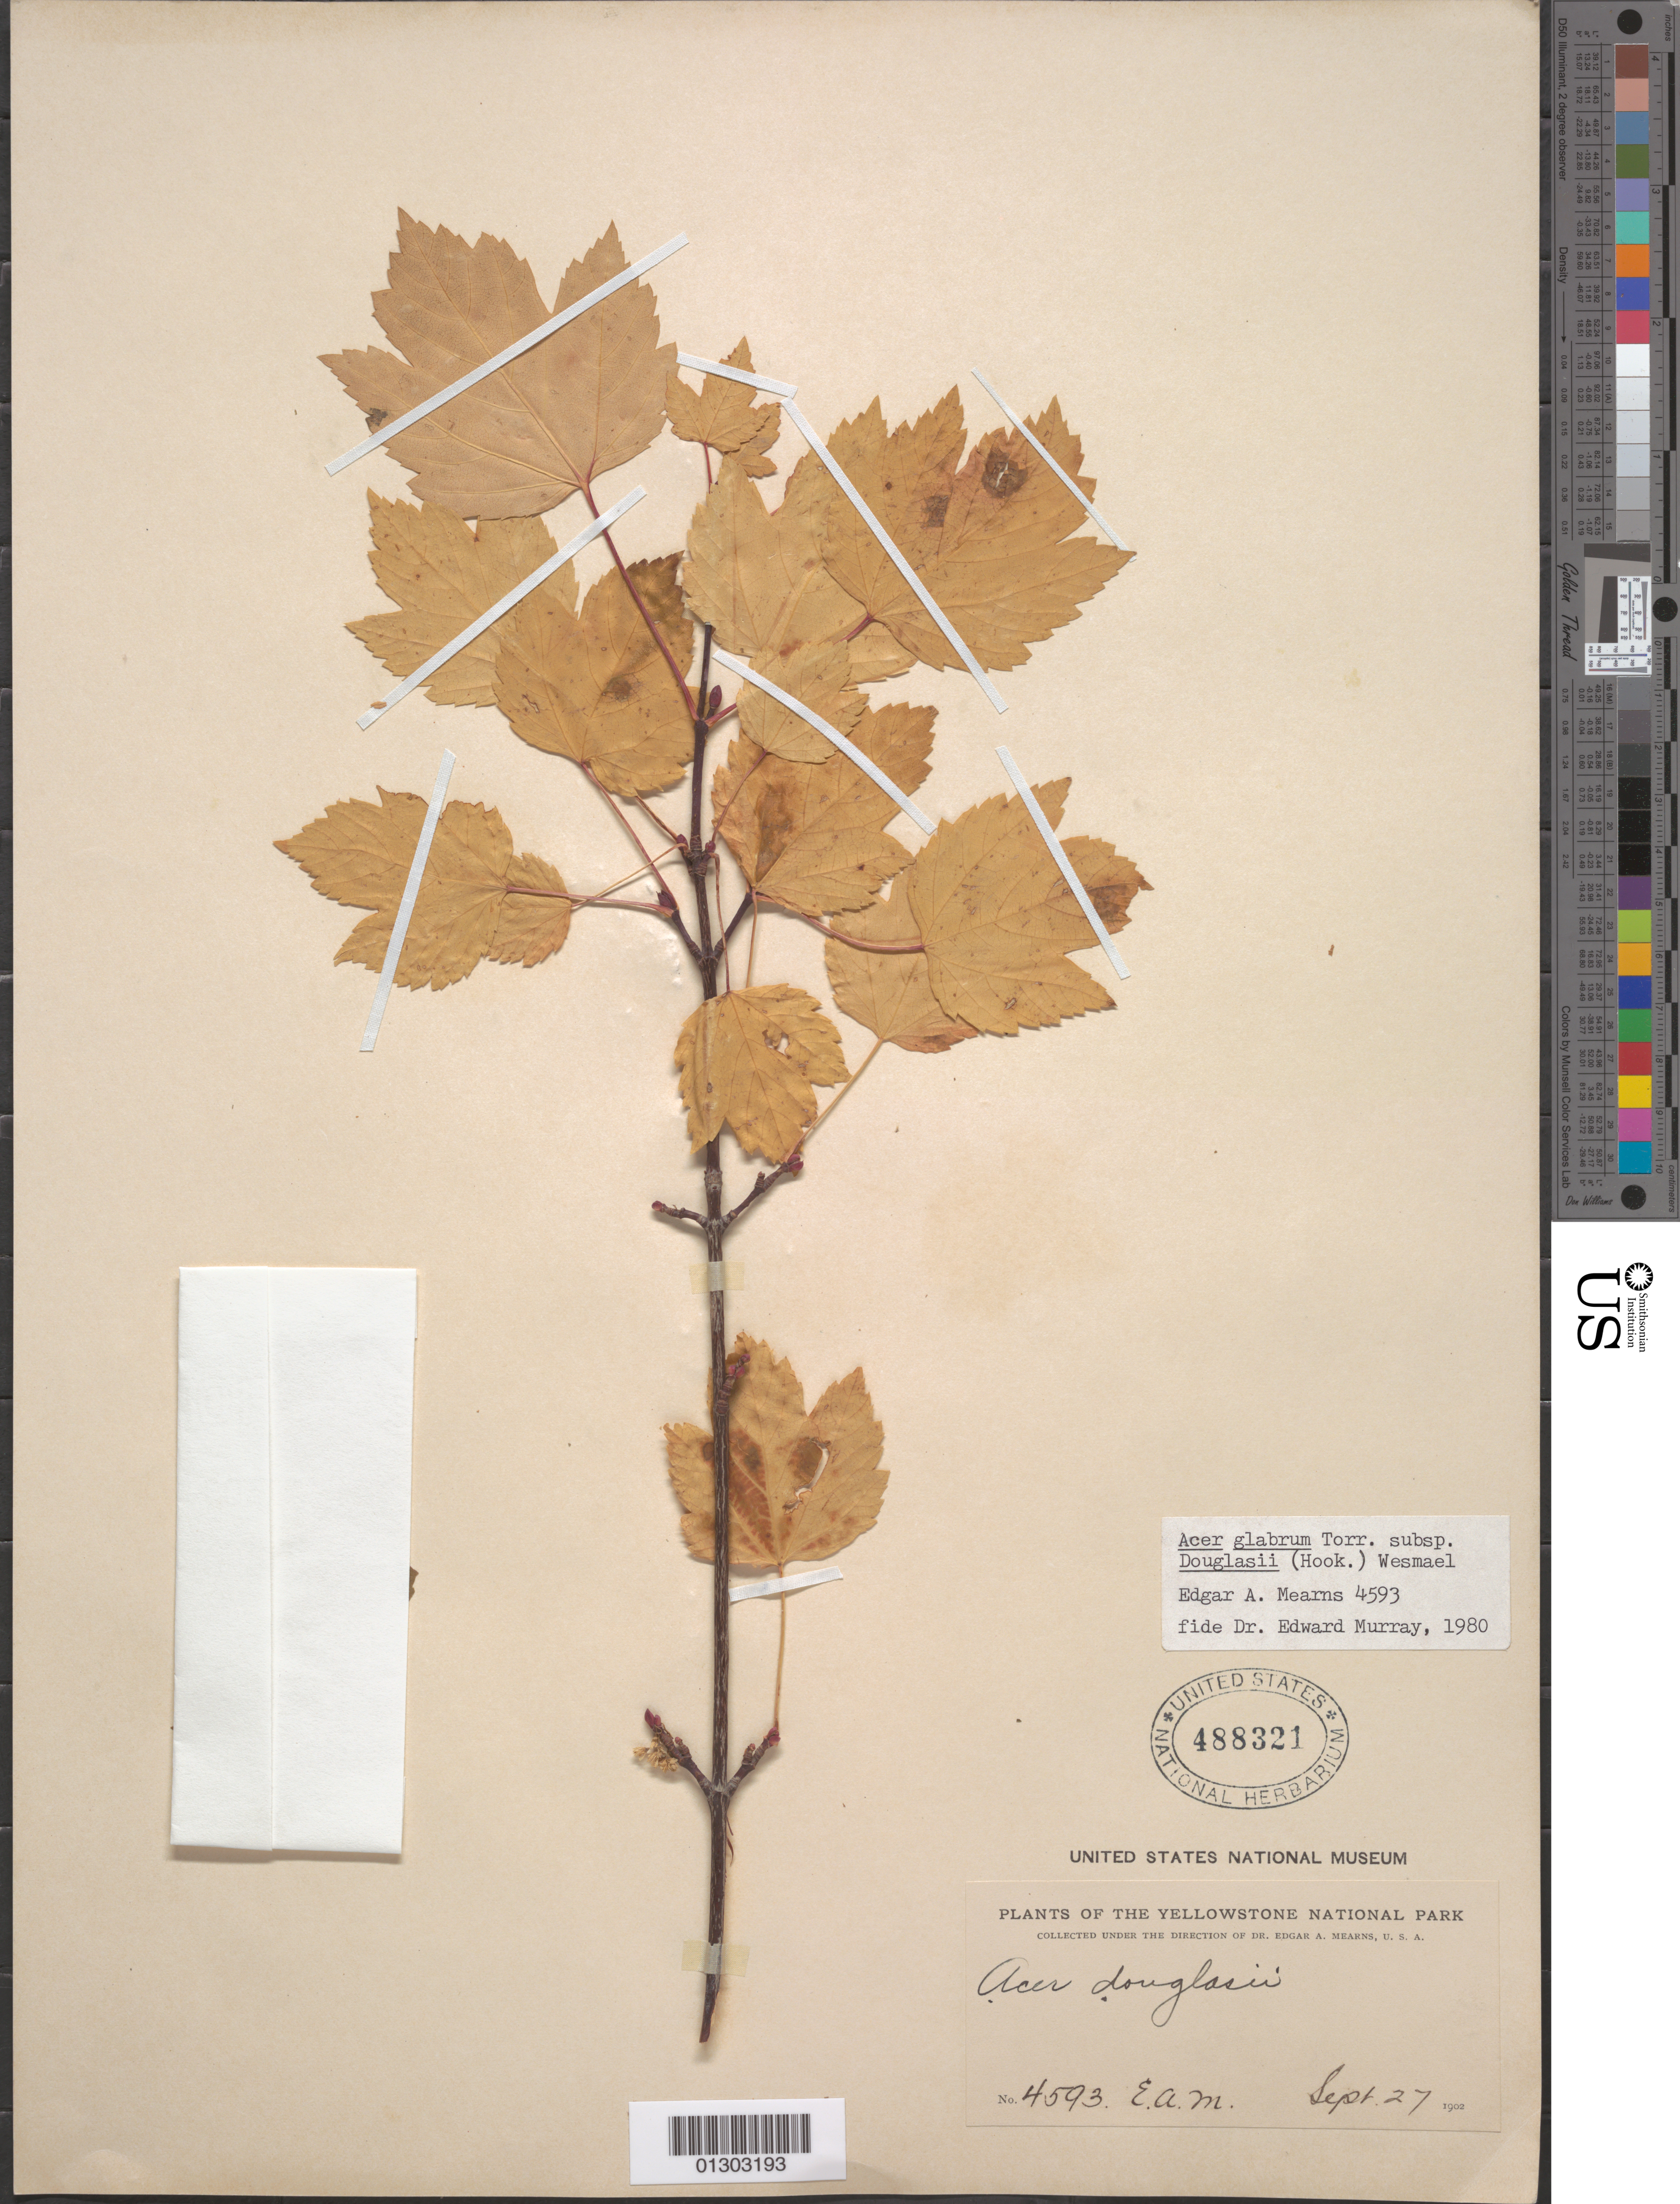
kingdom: Plantae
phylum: Tracheophyta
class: Magnoliopsida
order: Sapindales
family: Sapindaceae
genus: Acer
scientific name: Acer glabrum var. douglasii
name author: (Hook.) Dippel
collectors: E. A. Mearns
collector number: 4593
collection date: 1902-09-27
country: United States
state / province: Wyoming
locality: Yellowstone National Park.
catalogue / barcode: US 488321